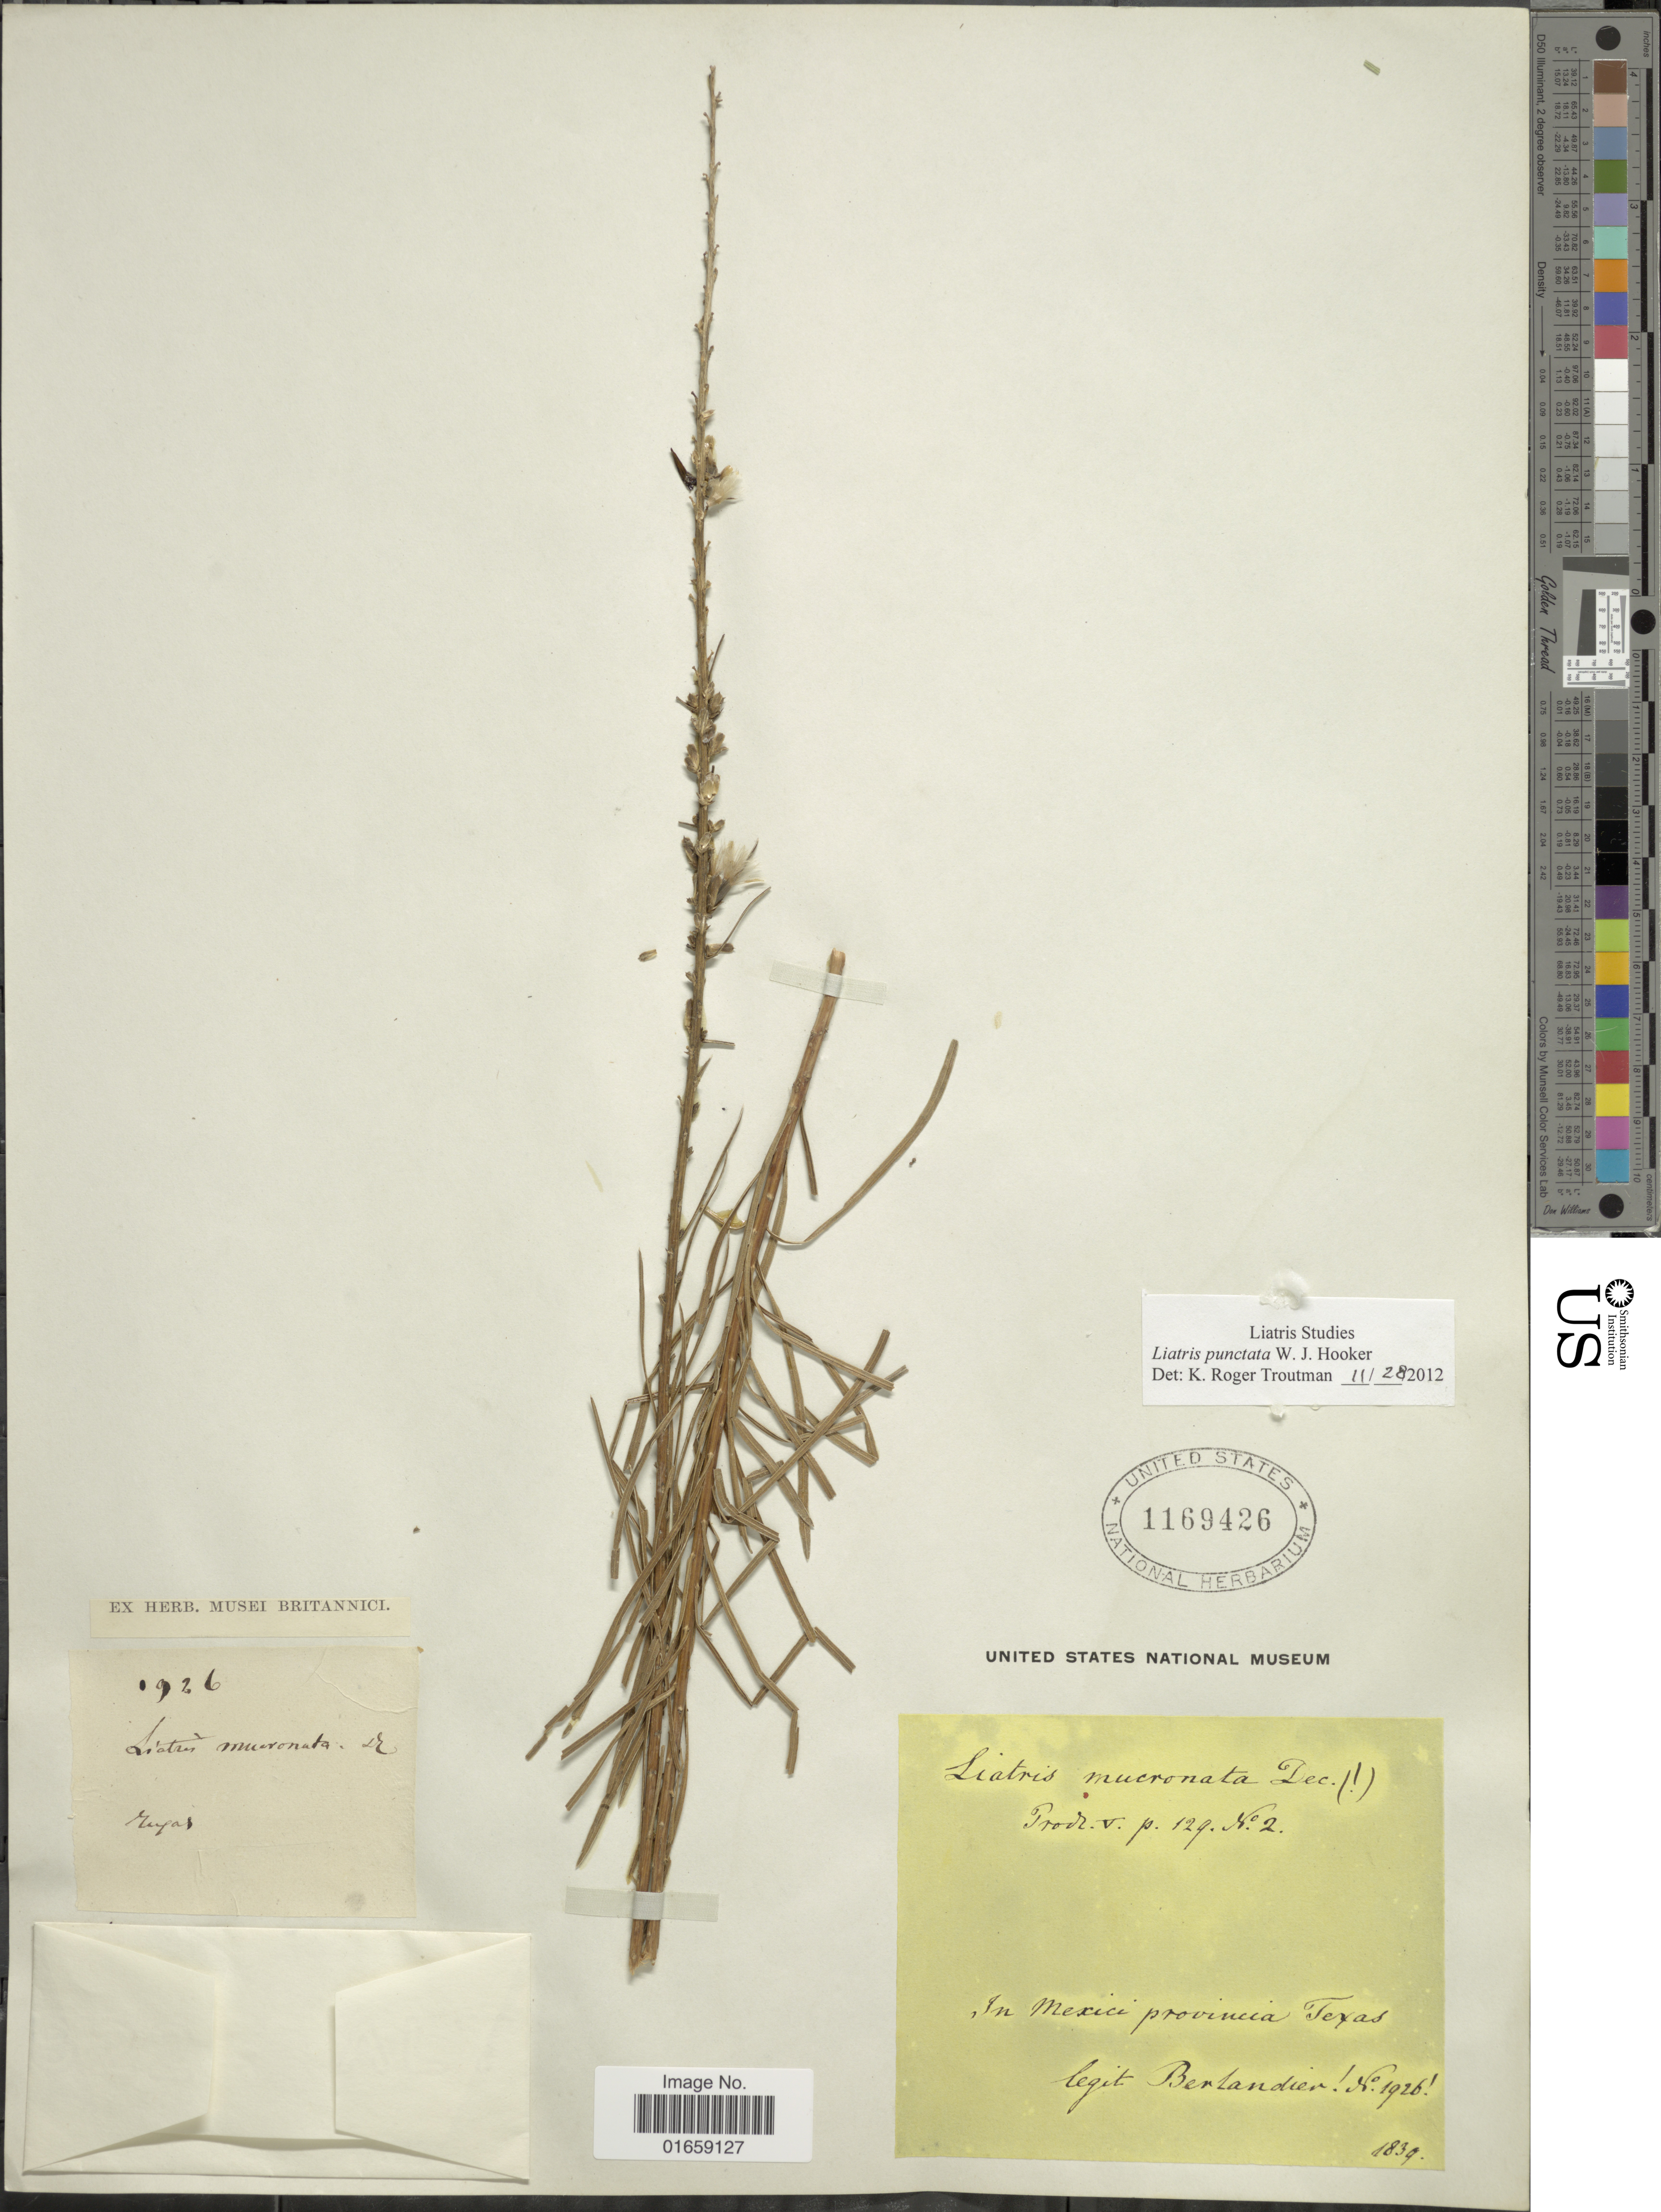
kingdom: Plantae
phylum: Tracheophyta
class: Magnoliopsida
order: Asterales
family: Asteraceae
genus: Liatris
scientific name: Liatris punctata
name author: Hook.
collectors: J. L. Berlandier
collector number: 1926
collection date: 1839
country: United States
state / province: Texas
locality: In Mexici provincia Texas, Miyas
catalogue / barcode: US 1169426